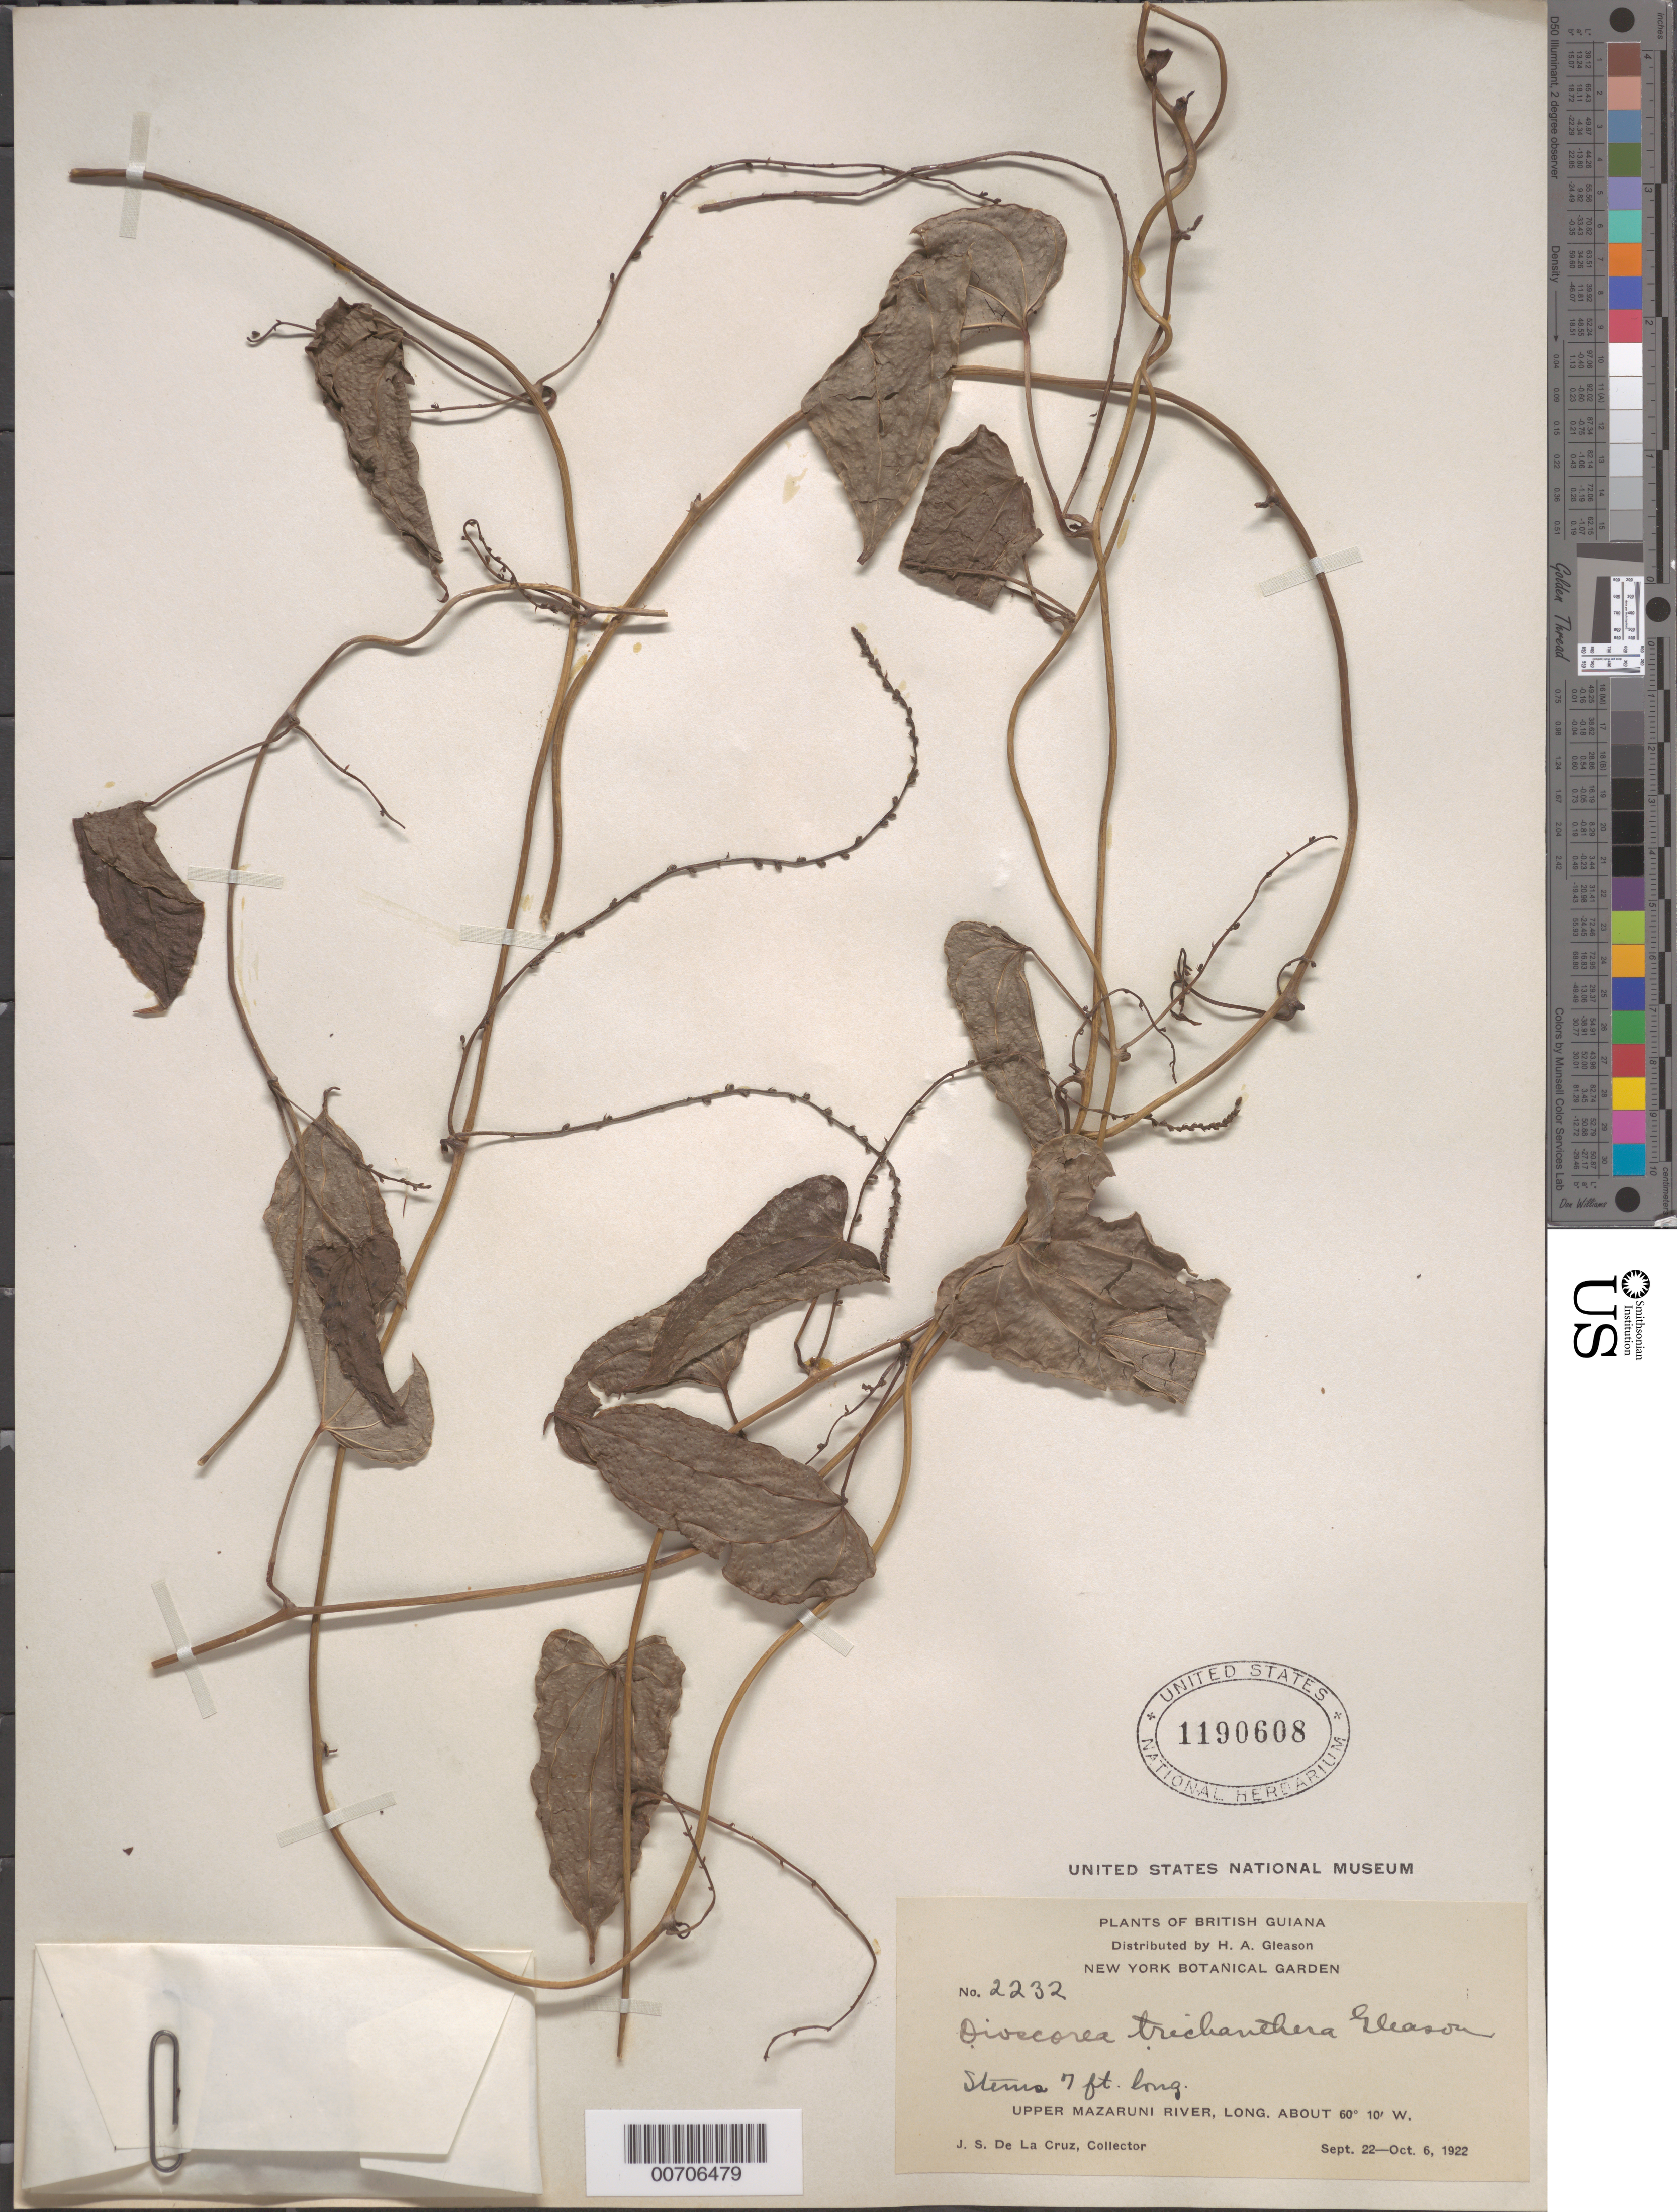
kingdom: Plantae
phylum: Tracheophyta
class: Liliopsida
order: Dioscoreales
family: Dioscoreaceae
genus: Dioscorea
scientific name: Dioscorea trichanthera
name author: Gleason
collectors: J. S. de la Cruz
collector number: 2232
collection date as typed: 22-Sep-22 to 6-Oct-22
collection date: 1922-09-22/1922-10-06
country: Guyana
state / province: Cuyuni-Mazaruni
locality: Upper Mazaruni R.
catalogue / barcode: US 1190608